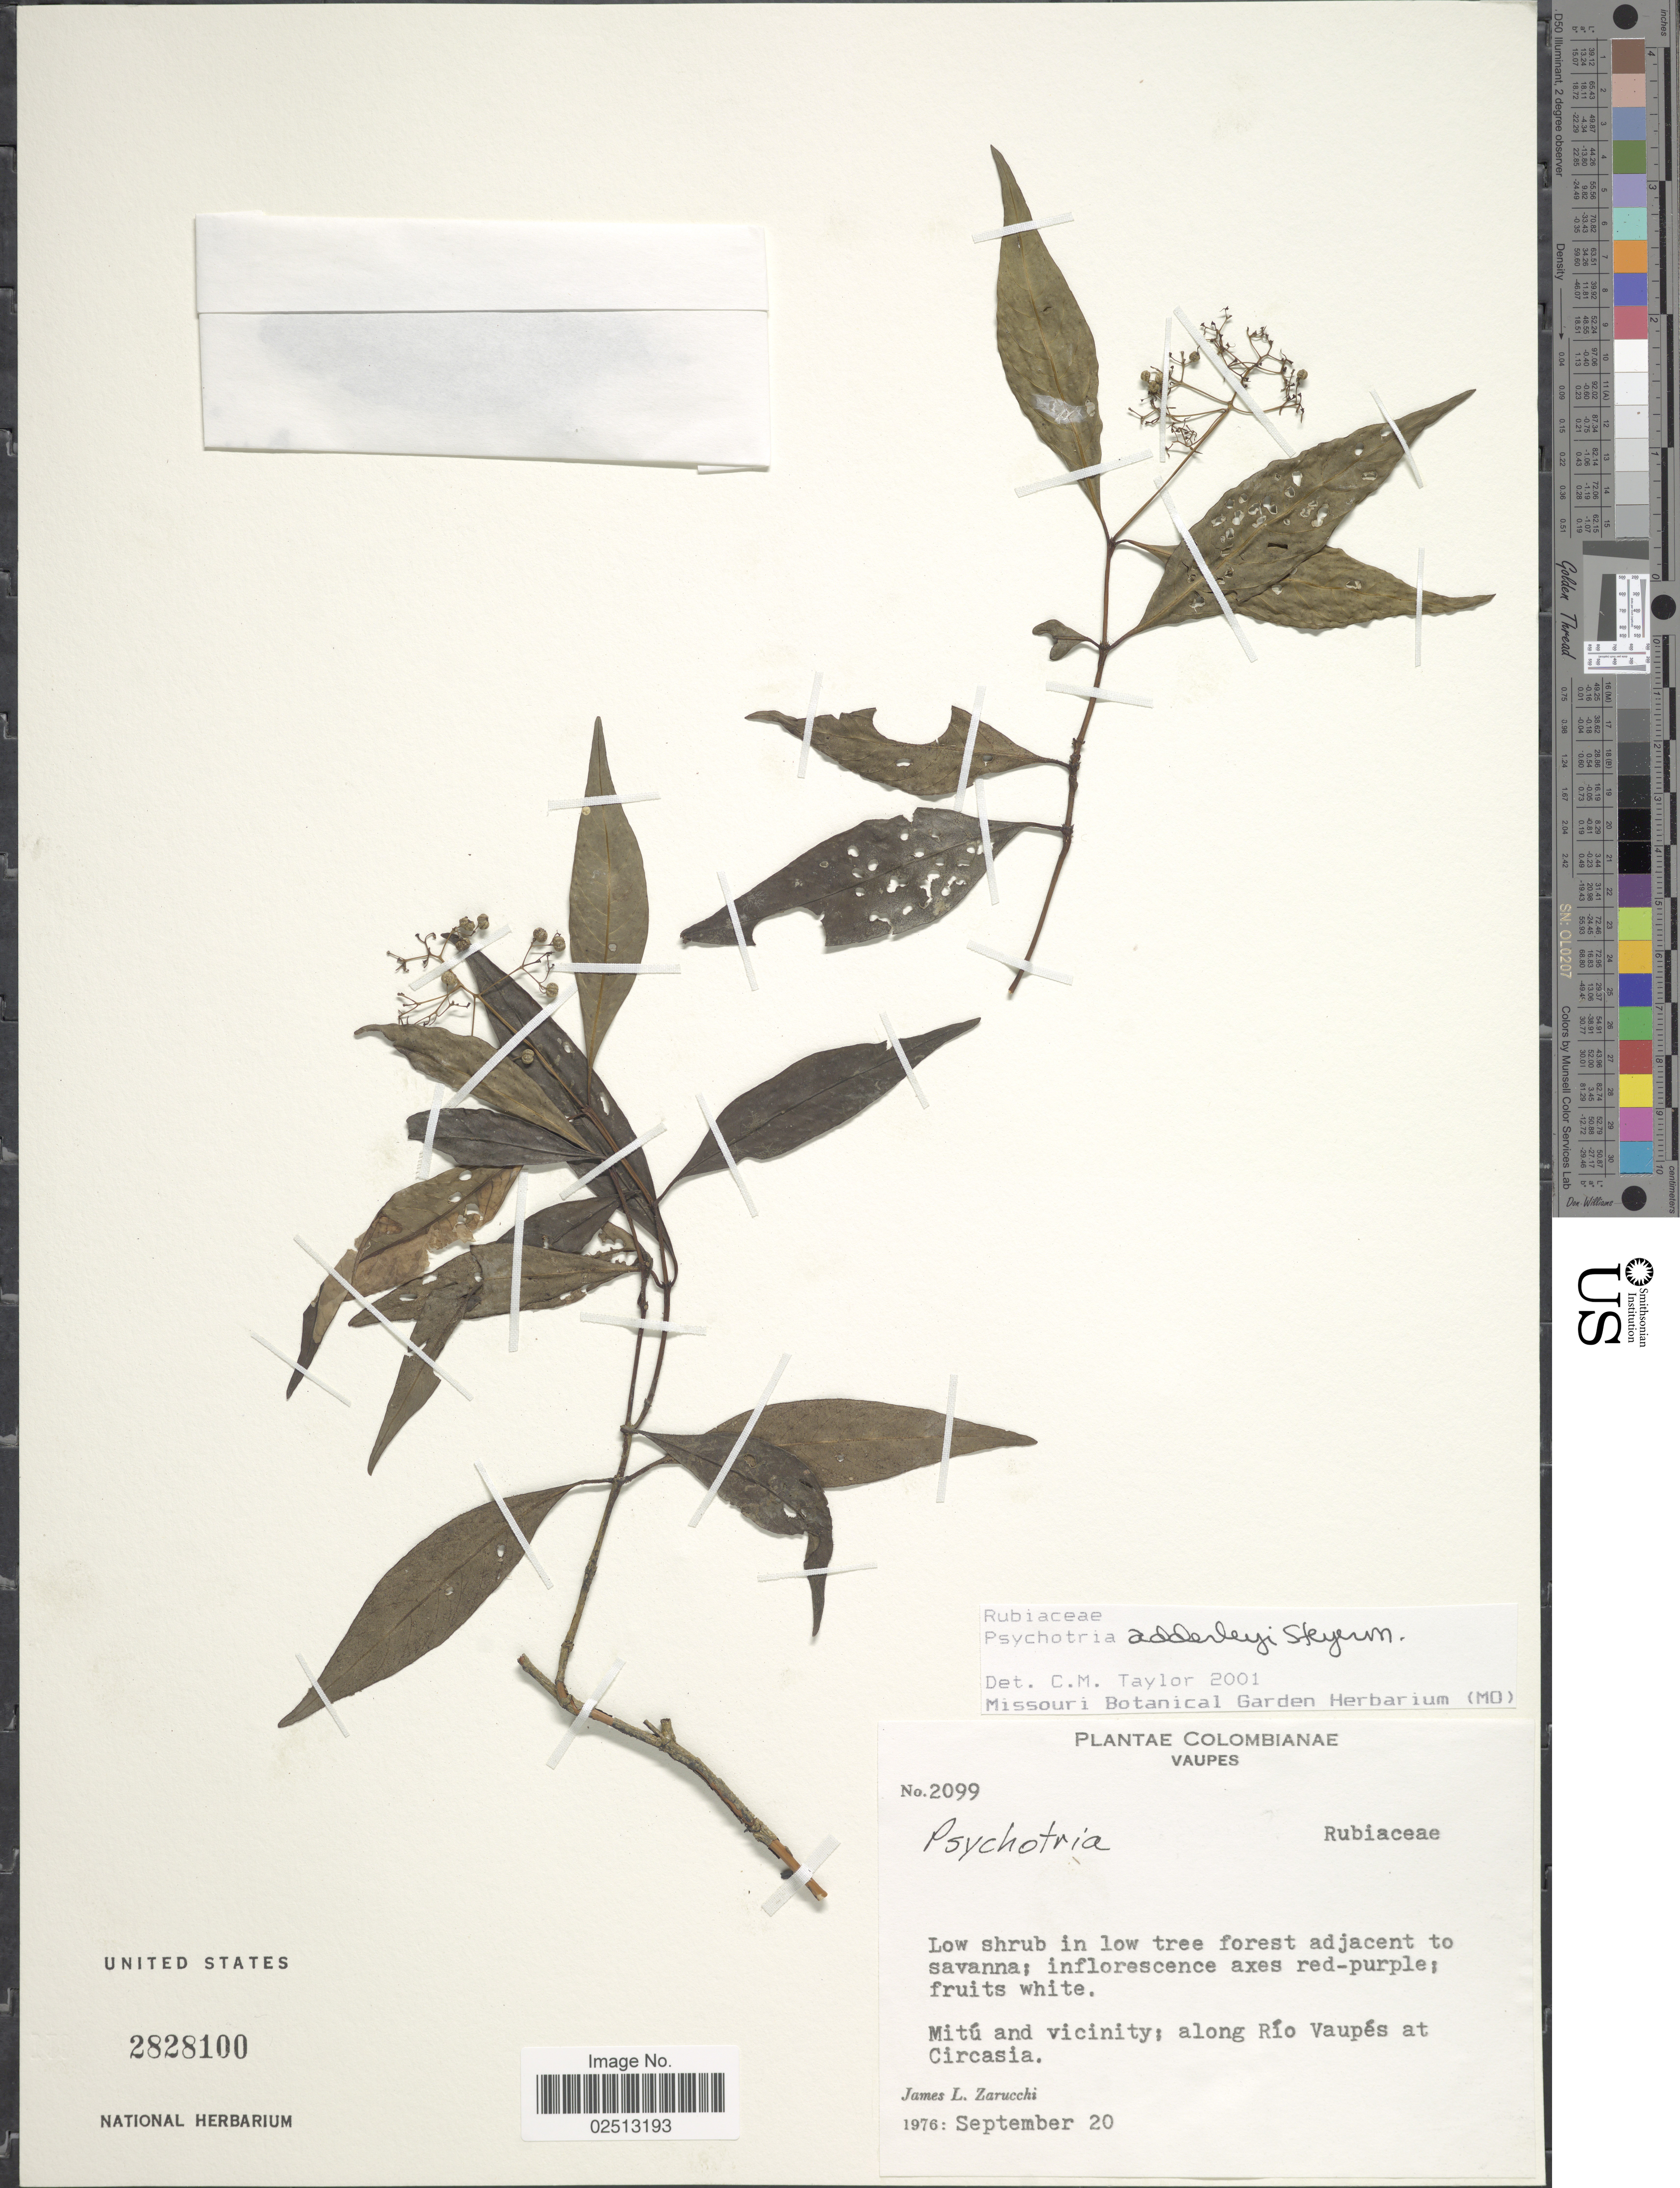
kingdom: Plantae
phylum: Tracheophyta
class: Magnoliopsida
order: Gentianales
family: Rubiaceae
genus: Psychotria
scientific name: Psychotria adderleyi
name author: Steyerm.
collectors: J. L. Zarucchi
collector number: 2099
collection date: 1976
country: Colombia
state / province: Vaupés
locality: Mitu and vicinity; along Rio Vaupes at Circasia.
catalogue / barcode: US 2828100